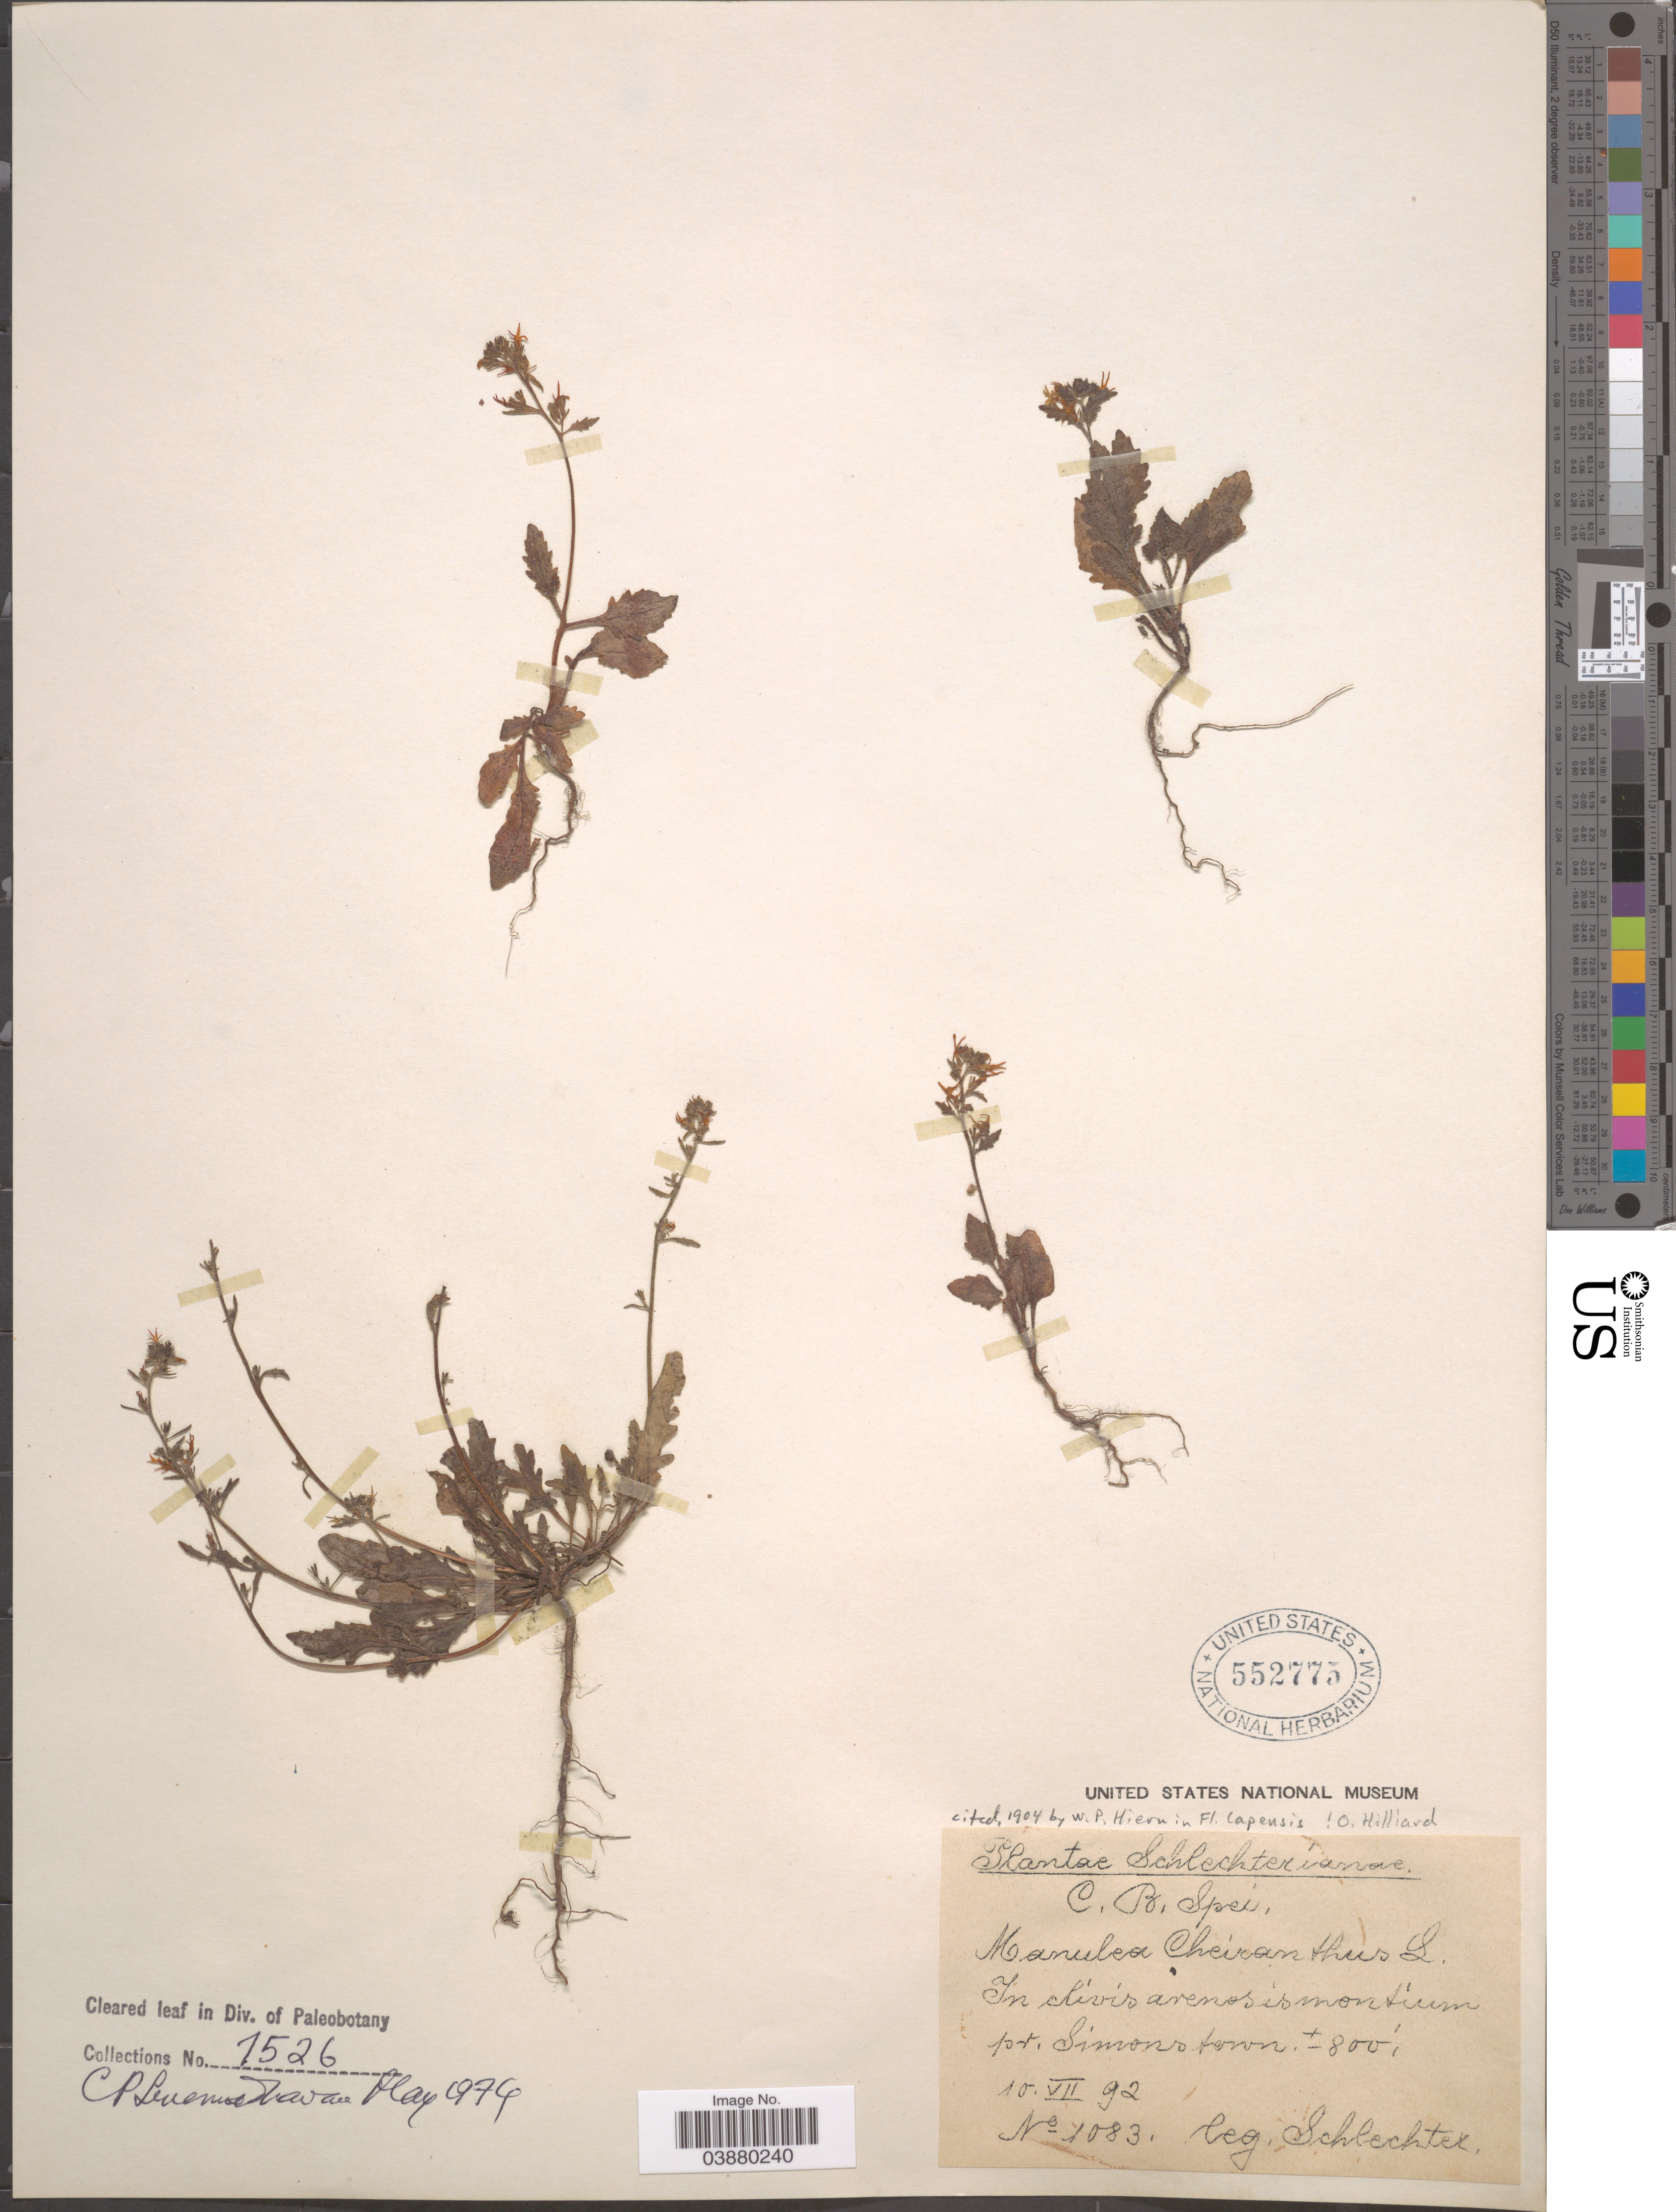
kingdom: Plantae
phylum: Tracheophyta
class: Magnoliopsida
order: Lamiales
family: Scrophulariaceae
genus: Manulea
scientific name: Manulea cheiranthus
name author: (L.) L.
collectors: Schlechter, --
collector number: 1083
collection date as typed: Transcribed d/m/y: 10/7/92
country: South Africa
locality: Pr. Simonstown.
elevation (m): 244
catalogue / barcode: US 552775